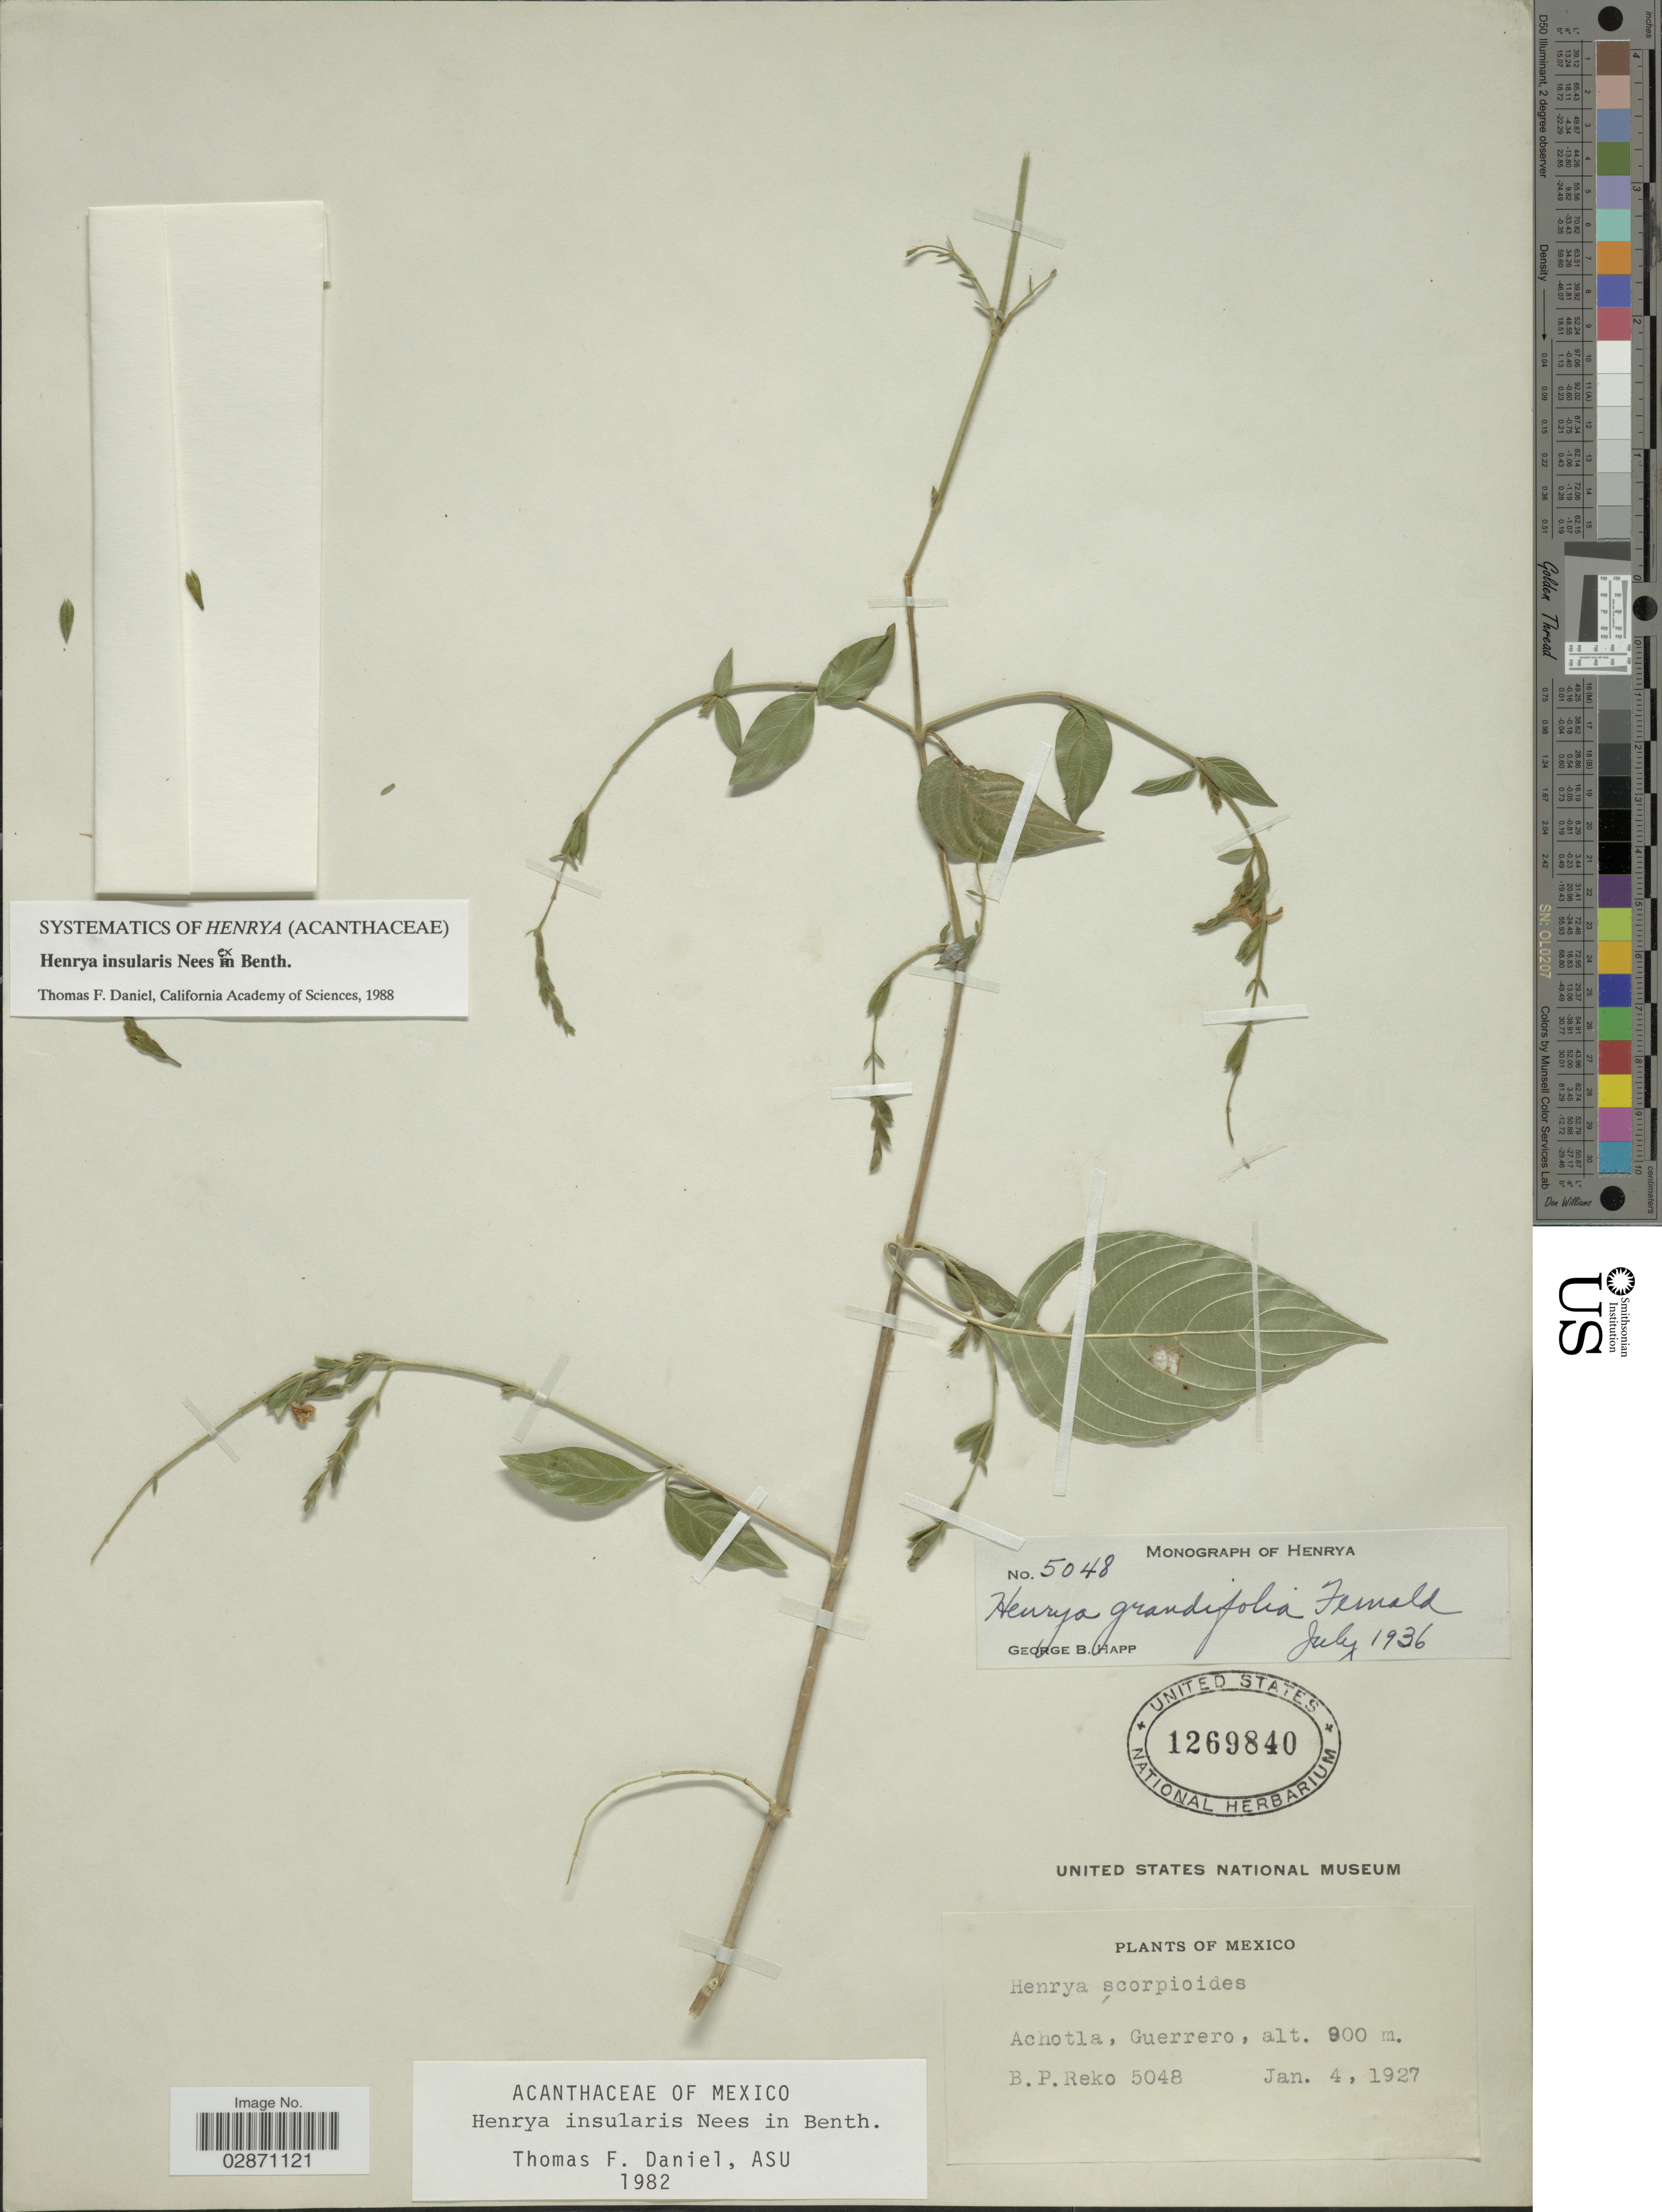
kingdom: Plantae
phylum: Tracheophyta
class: Magnoliopsida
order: Lamiales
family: Acanthaceae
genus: Henrya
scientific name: Henrya insularis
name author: Nees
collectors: B. P. Reko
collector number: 5048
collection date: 1927-01-04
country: Mexico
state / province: Guerrero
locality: Achotla.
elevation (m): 900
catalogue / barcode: US 1269840